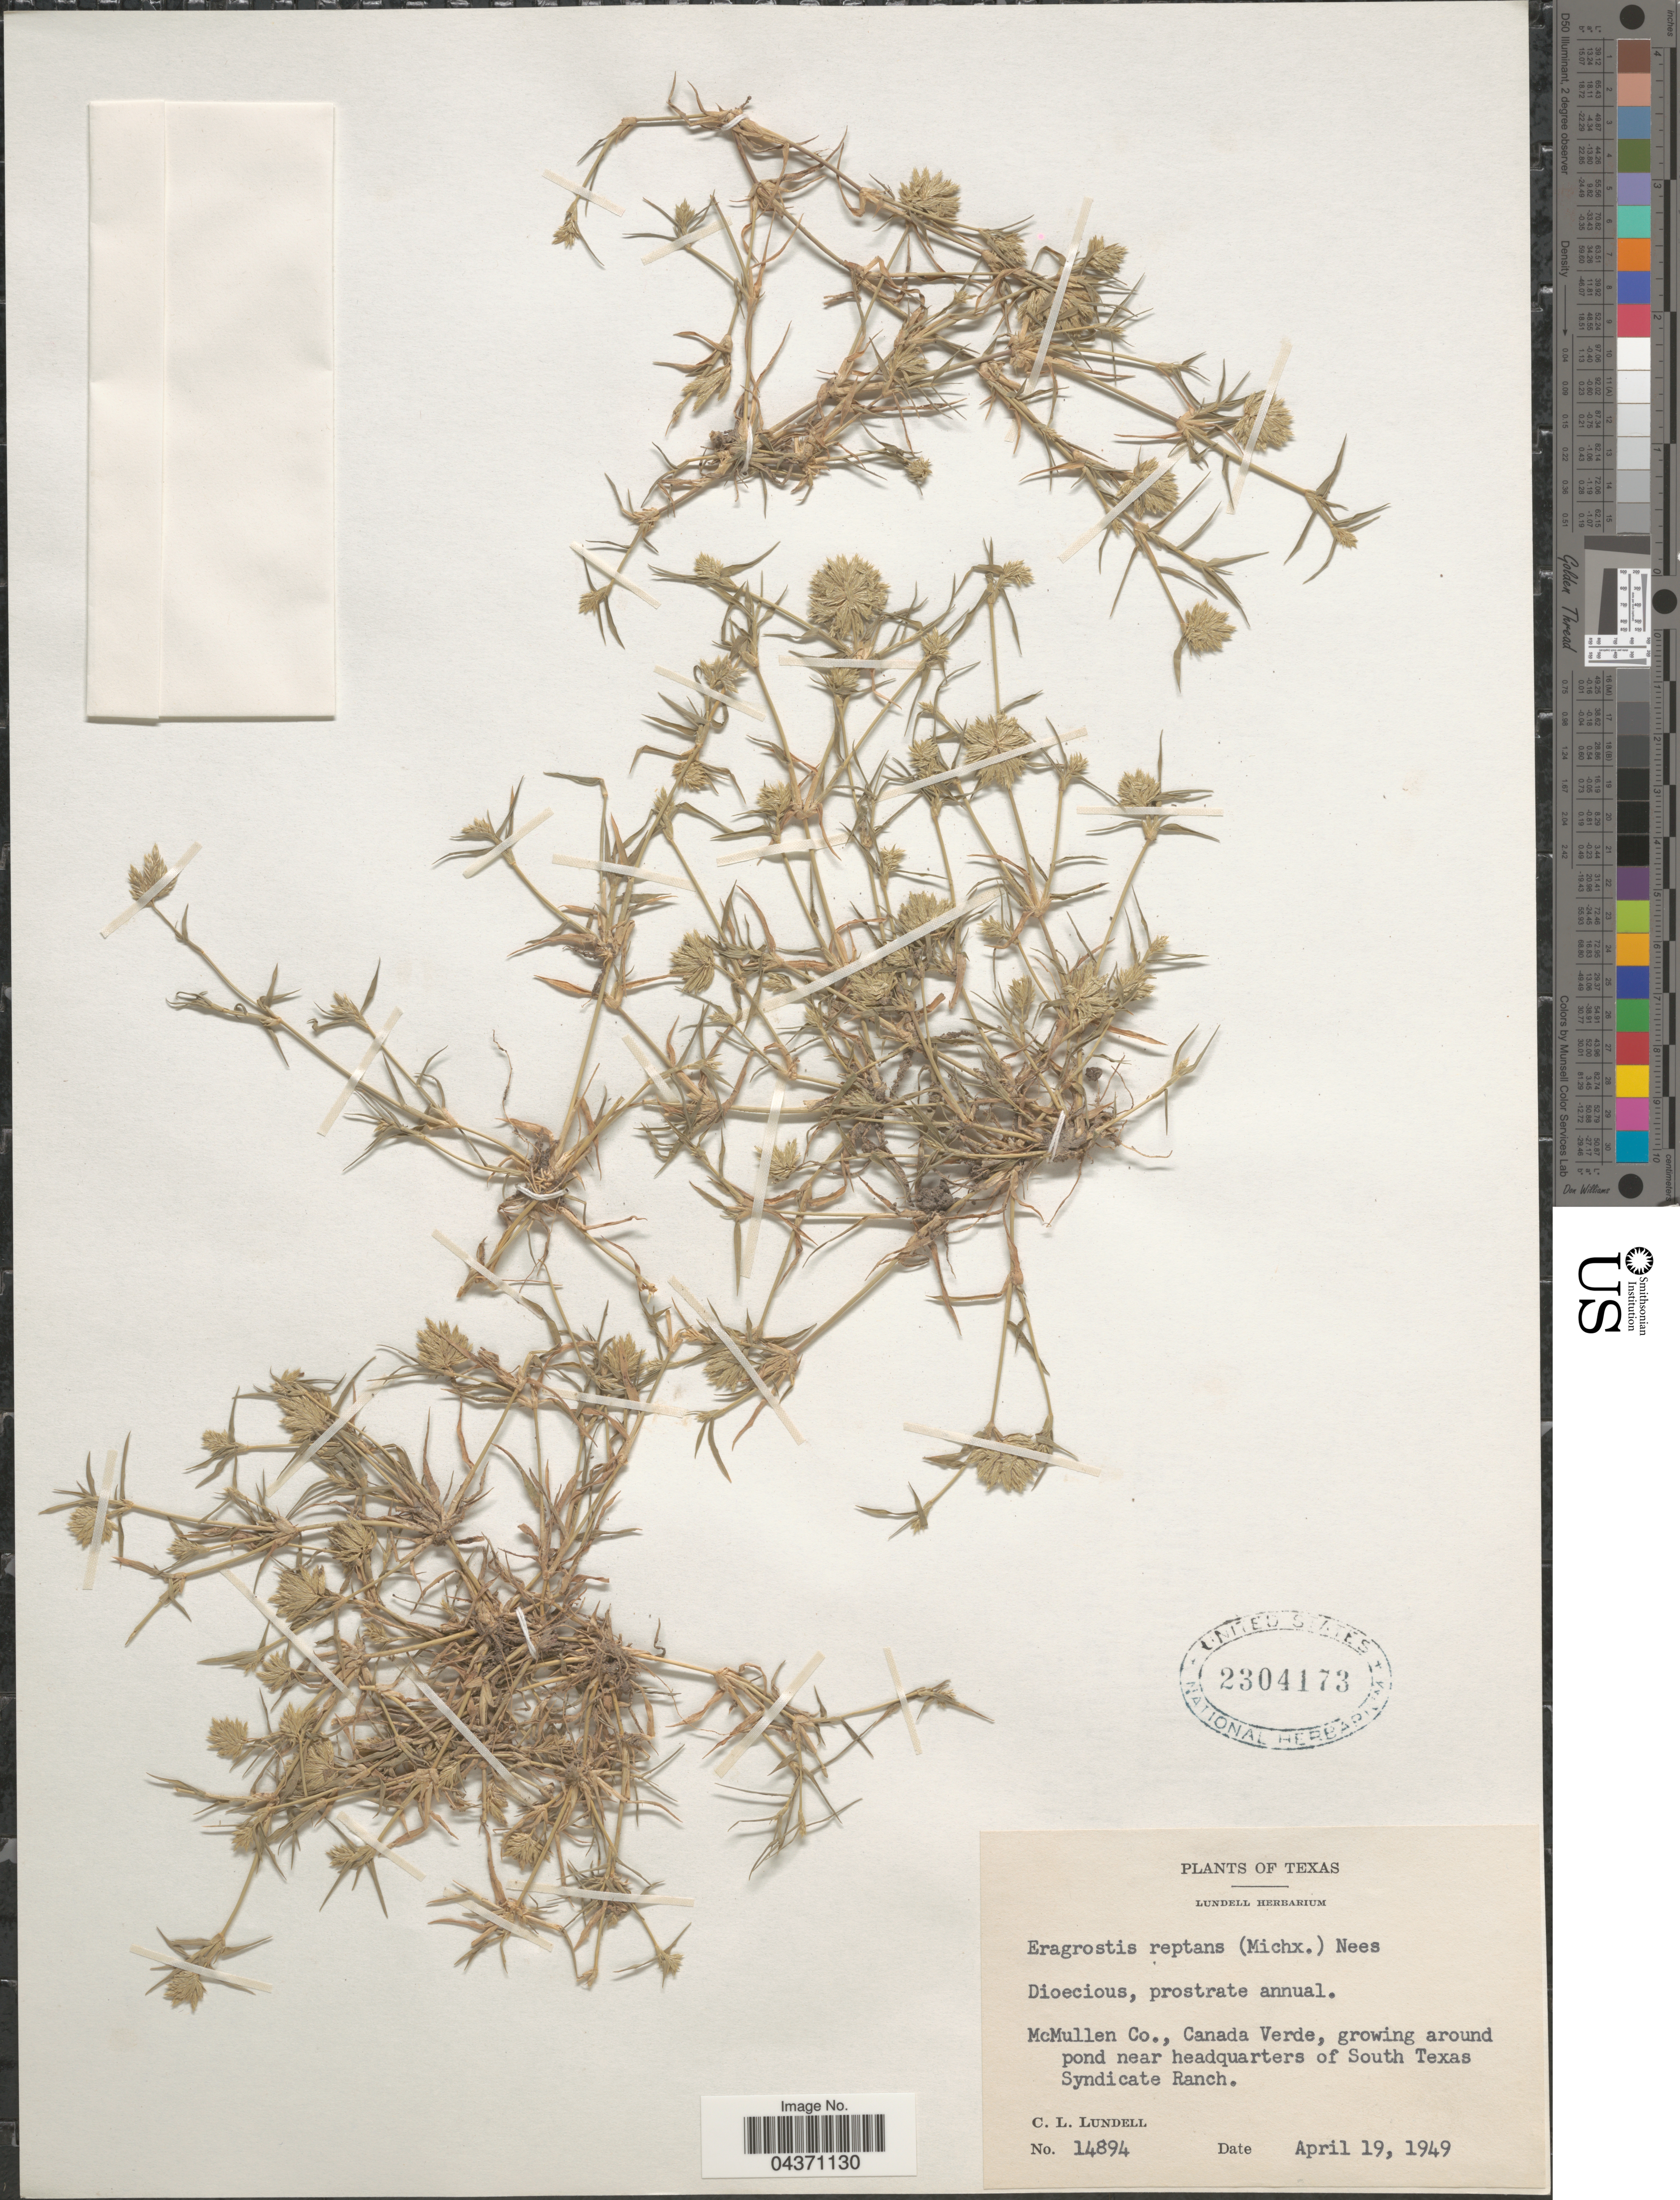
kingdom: Plantae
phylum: Tracheophyta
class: Liliopsida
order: Poales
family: Poaceae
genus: Eragrostis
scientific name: Eragrostis reptans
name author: (Michx.) Nees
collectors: C. L. Lundell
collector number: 14894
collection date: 1949-04-19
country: United States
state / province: Texas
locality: McMullen Co., Canada Verde, around pond near headquarters of South Texas Syndicate Ranch.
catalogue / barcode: US 2304173